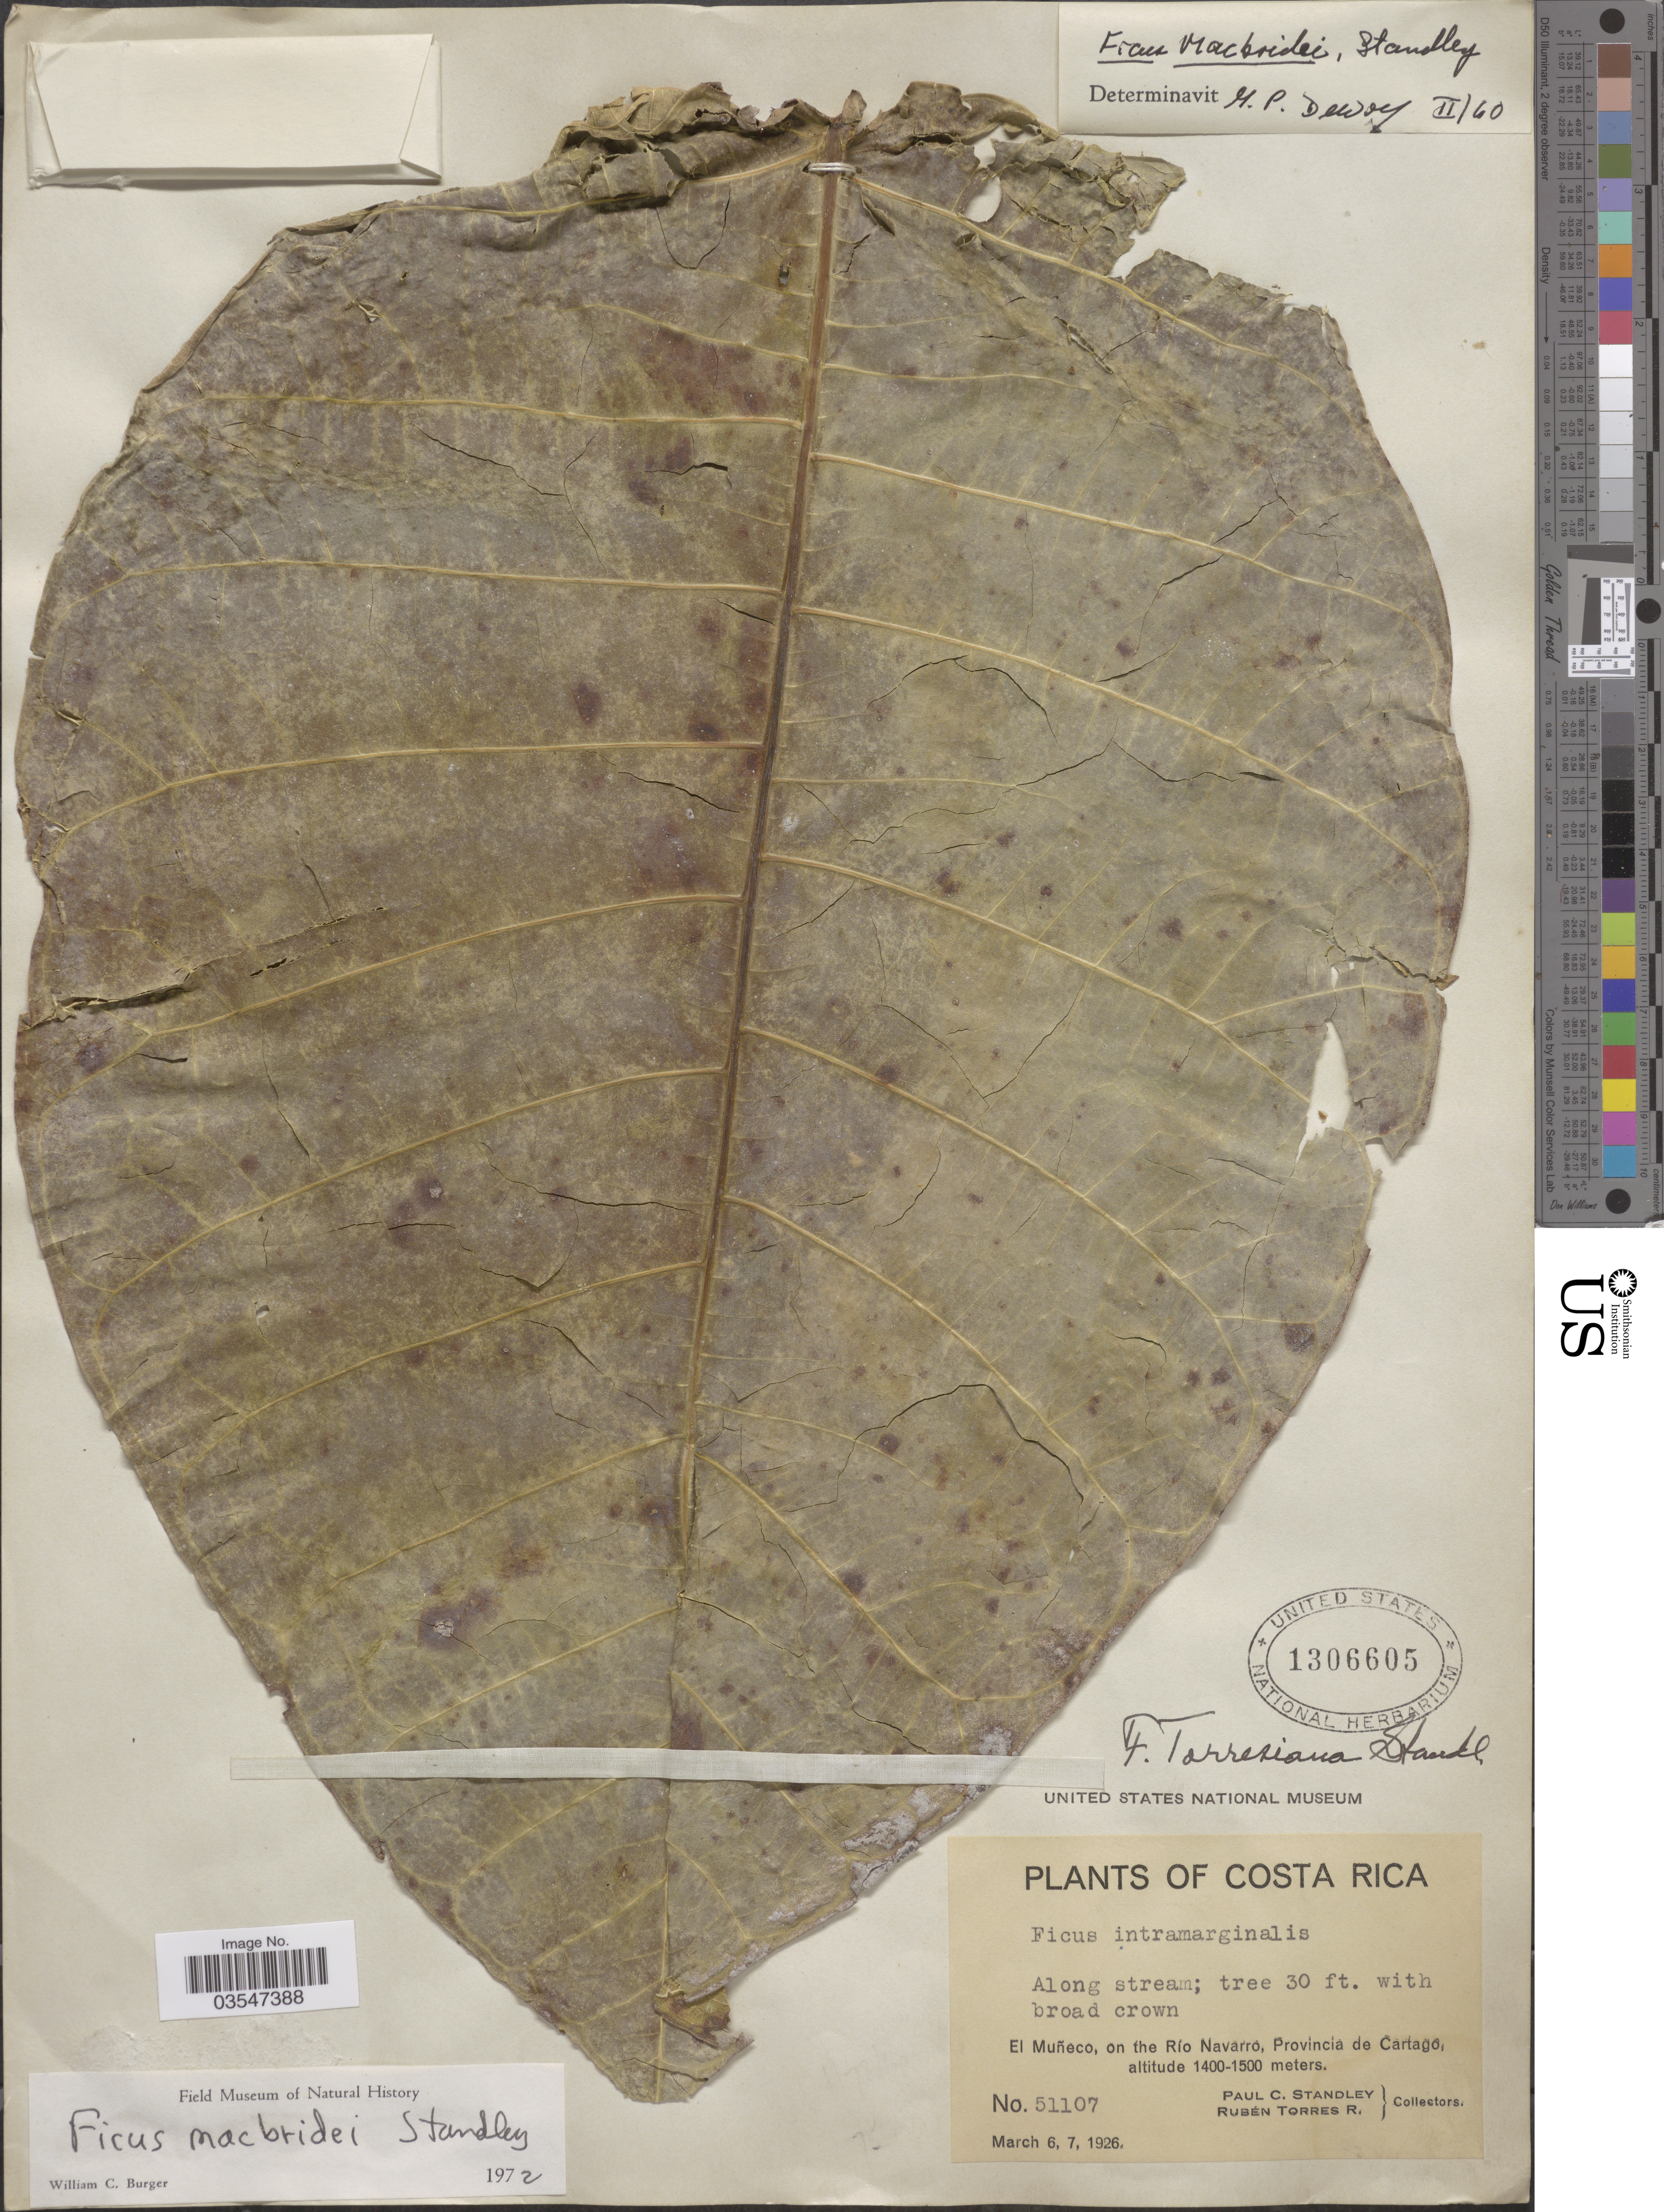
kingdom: Plantae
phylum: Tracheophyta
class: Magnoliopsida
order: Rosales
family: Moraceae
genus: Ficus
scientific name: Ficus macbridei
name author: Standl.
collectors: P. C. Standley & R. Torres Rojas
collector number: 51107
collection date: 1926-03-06/1926-03-07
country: Costa Rica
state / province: Cartago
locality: El Muñeco, on the Río Navarro.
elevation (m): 1400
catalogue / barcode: US 1306605